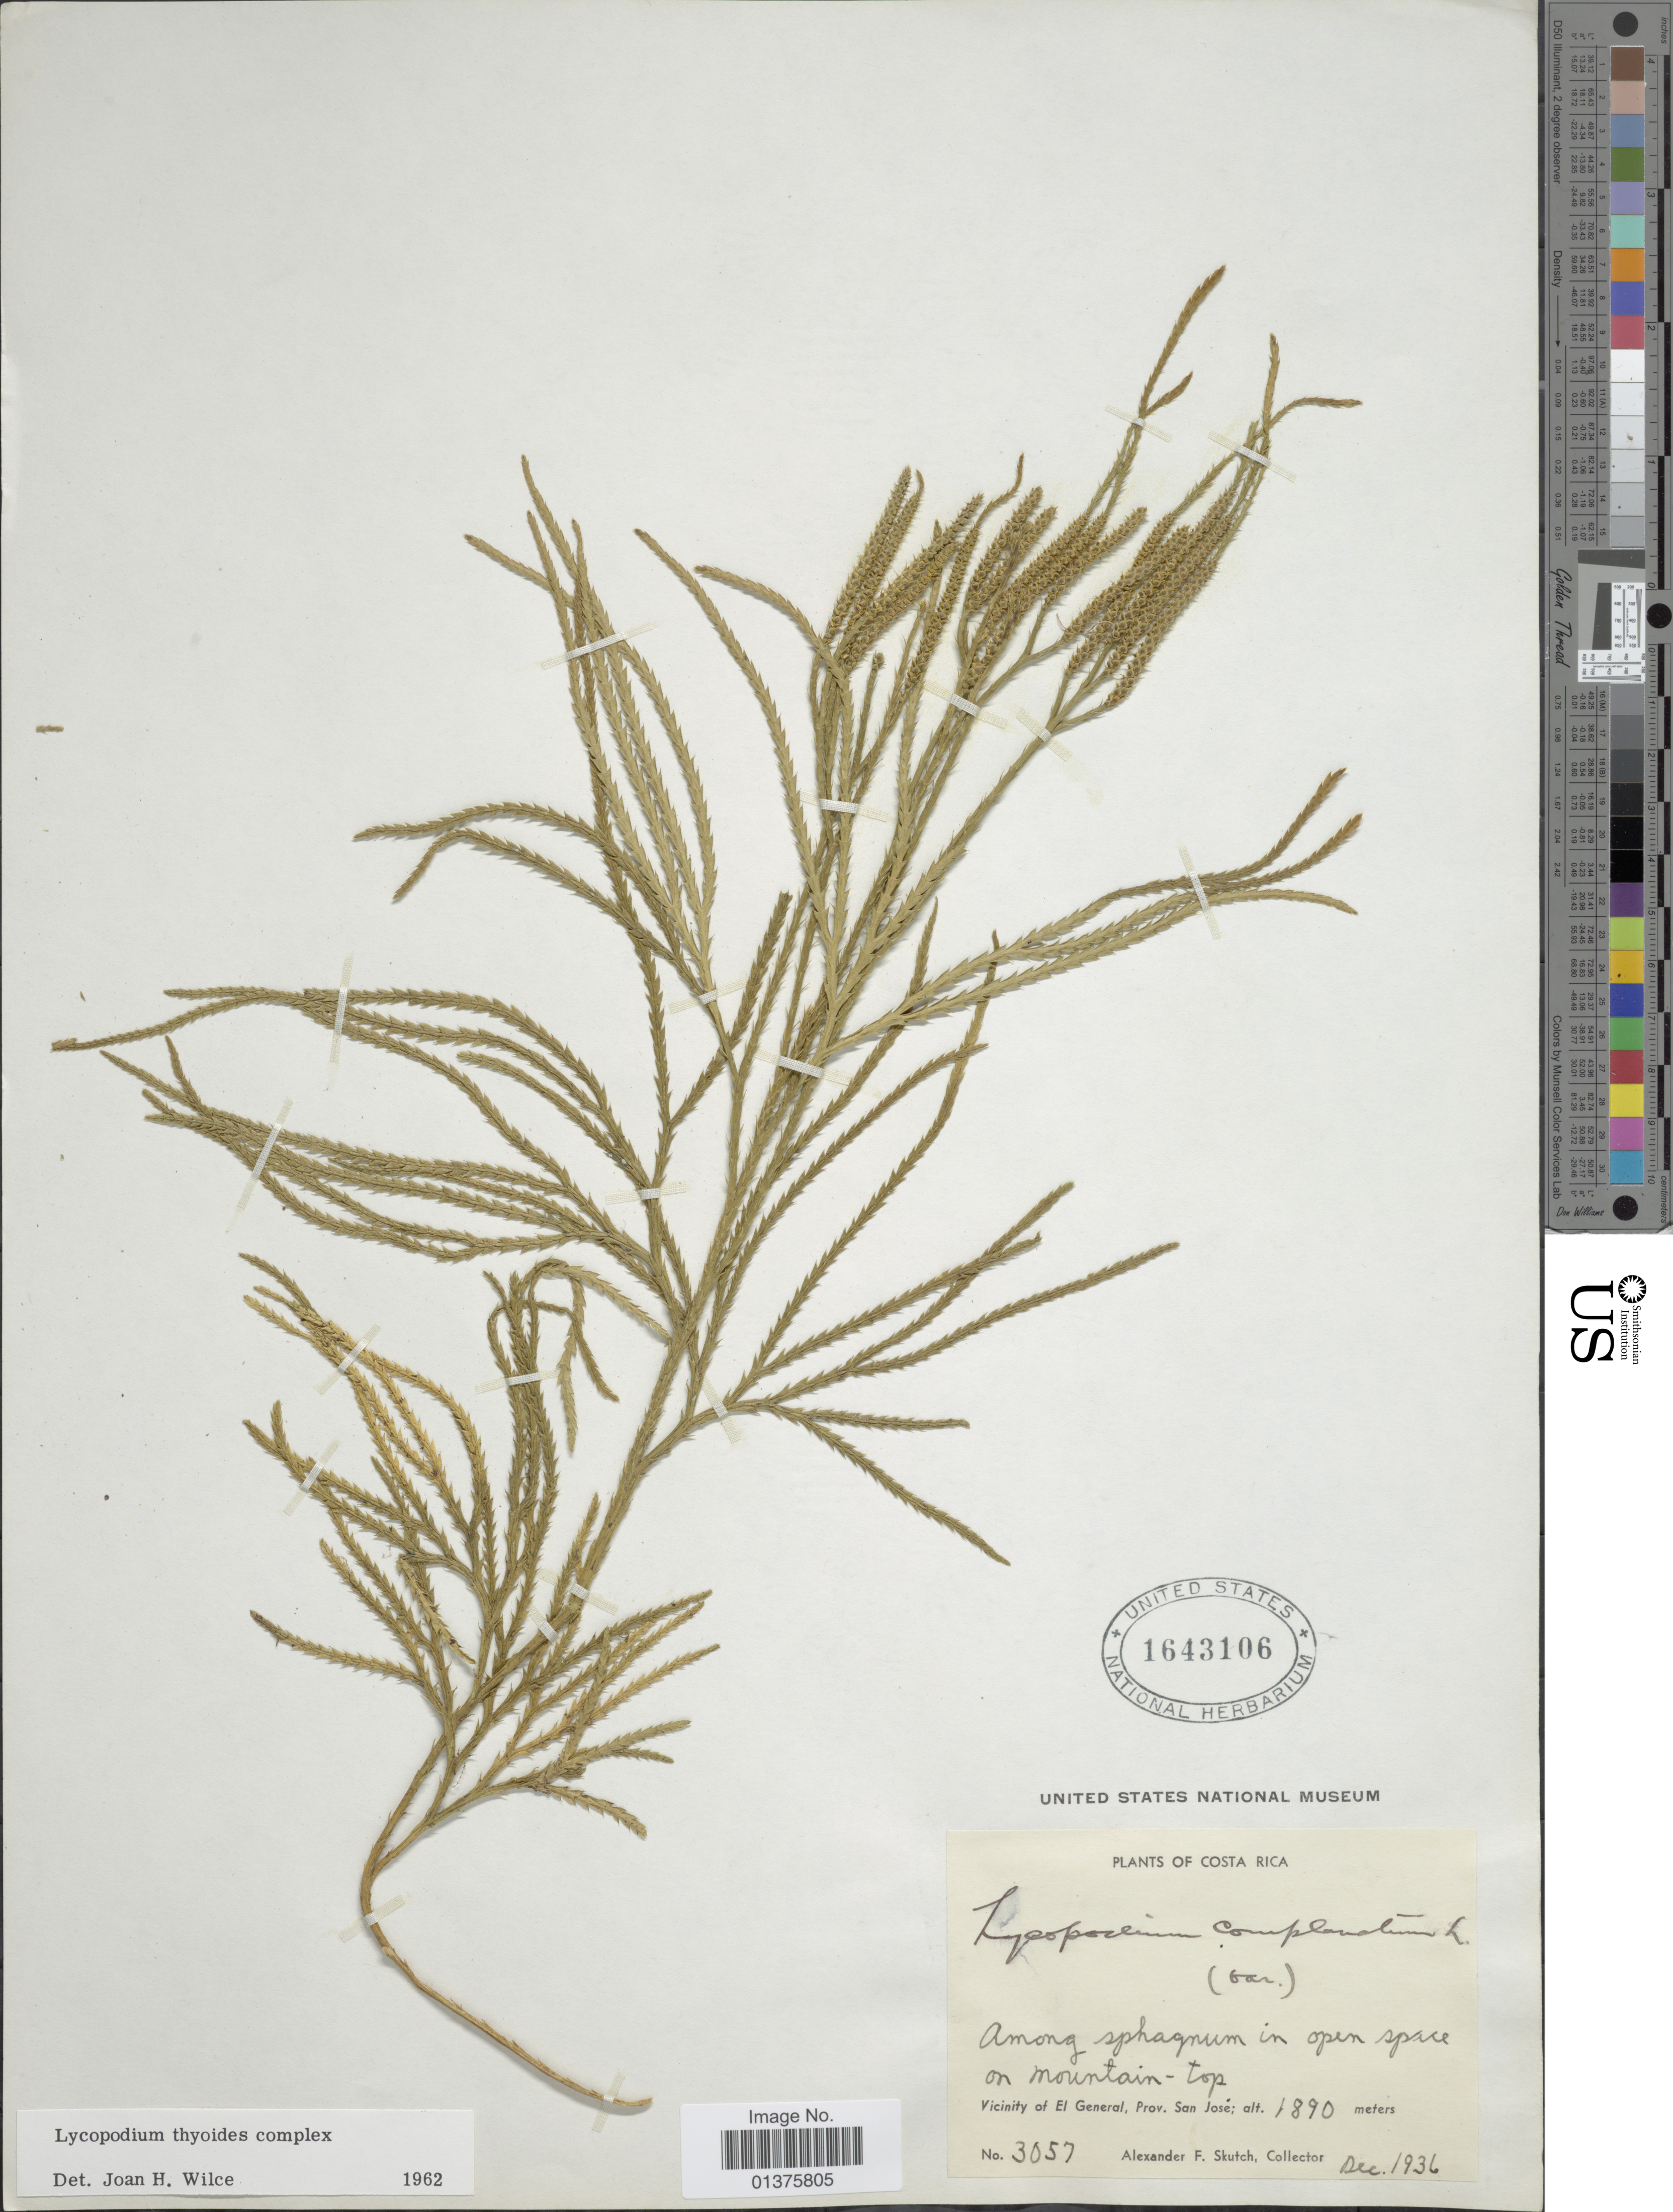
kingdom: Plantae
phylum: Tracheophyta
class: Lycopodiopsida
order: Lycopodiales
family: Lycopodiaceae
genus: Diphasiastrum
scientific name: Diphasiastrum thyoides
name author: (Humb. & Bonpl. ex Willd.) Holub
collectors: A. F. Skutch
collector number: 3057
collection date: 1936-12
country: Costa Rica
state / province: San José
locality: Vicinity of El General, prov. San José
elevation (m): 1890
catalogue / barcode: US 1643106